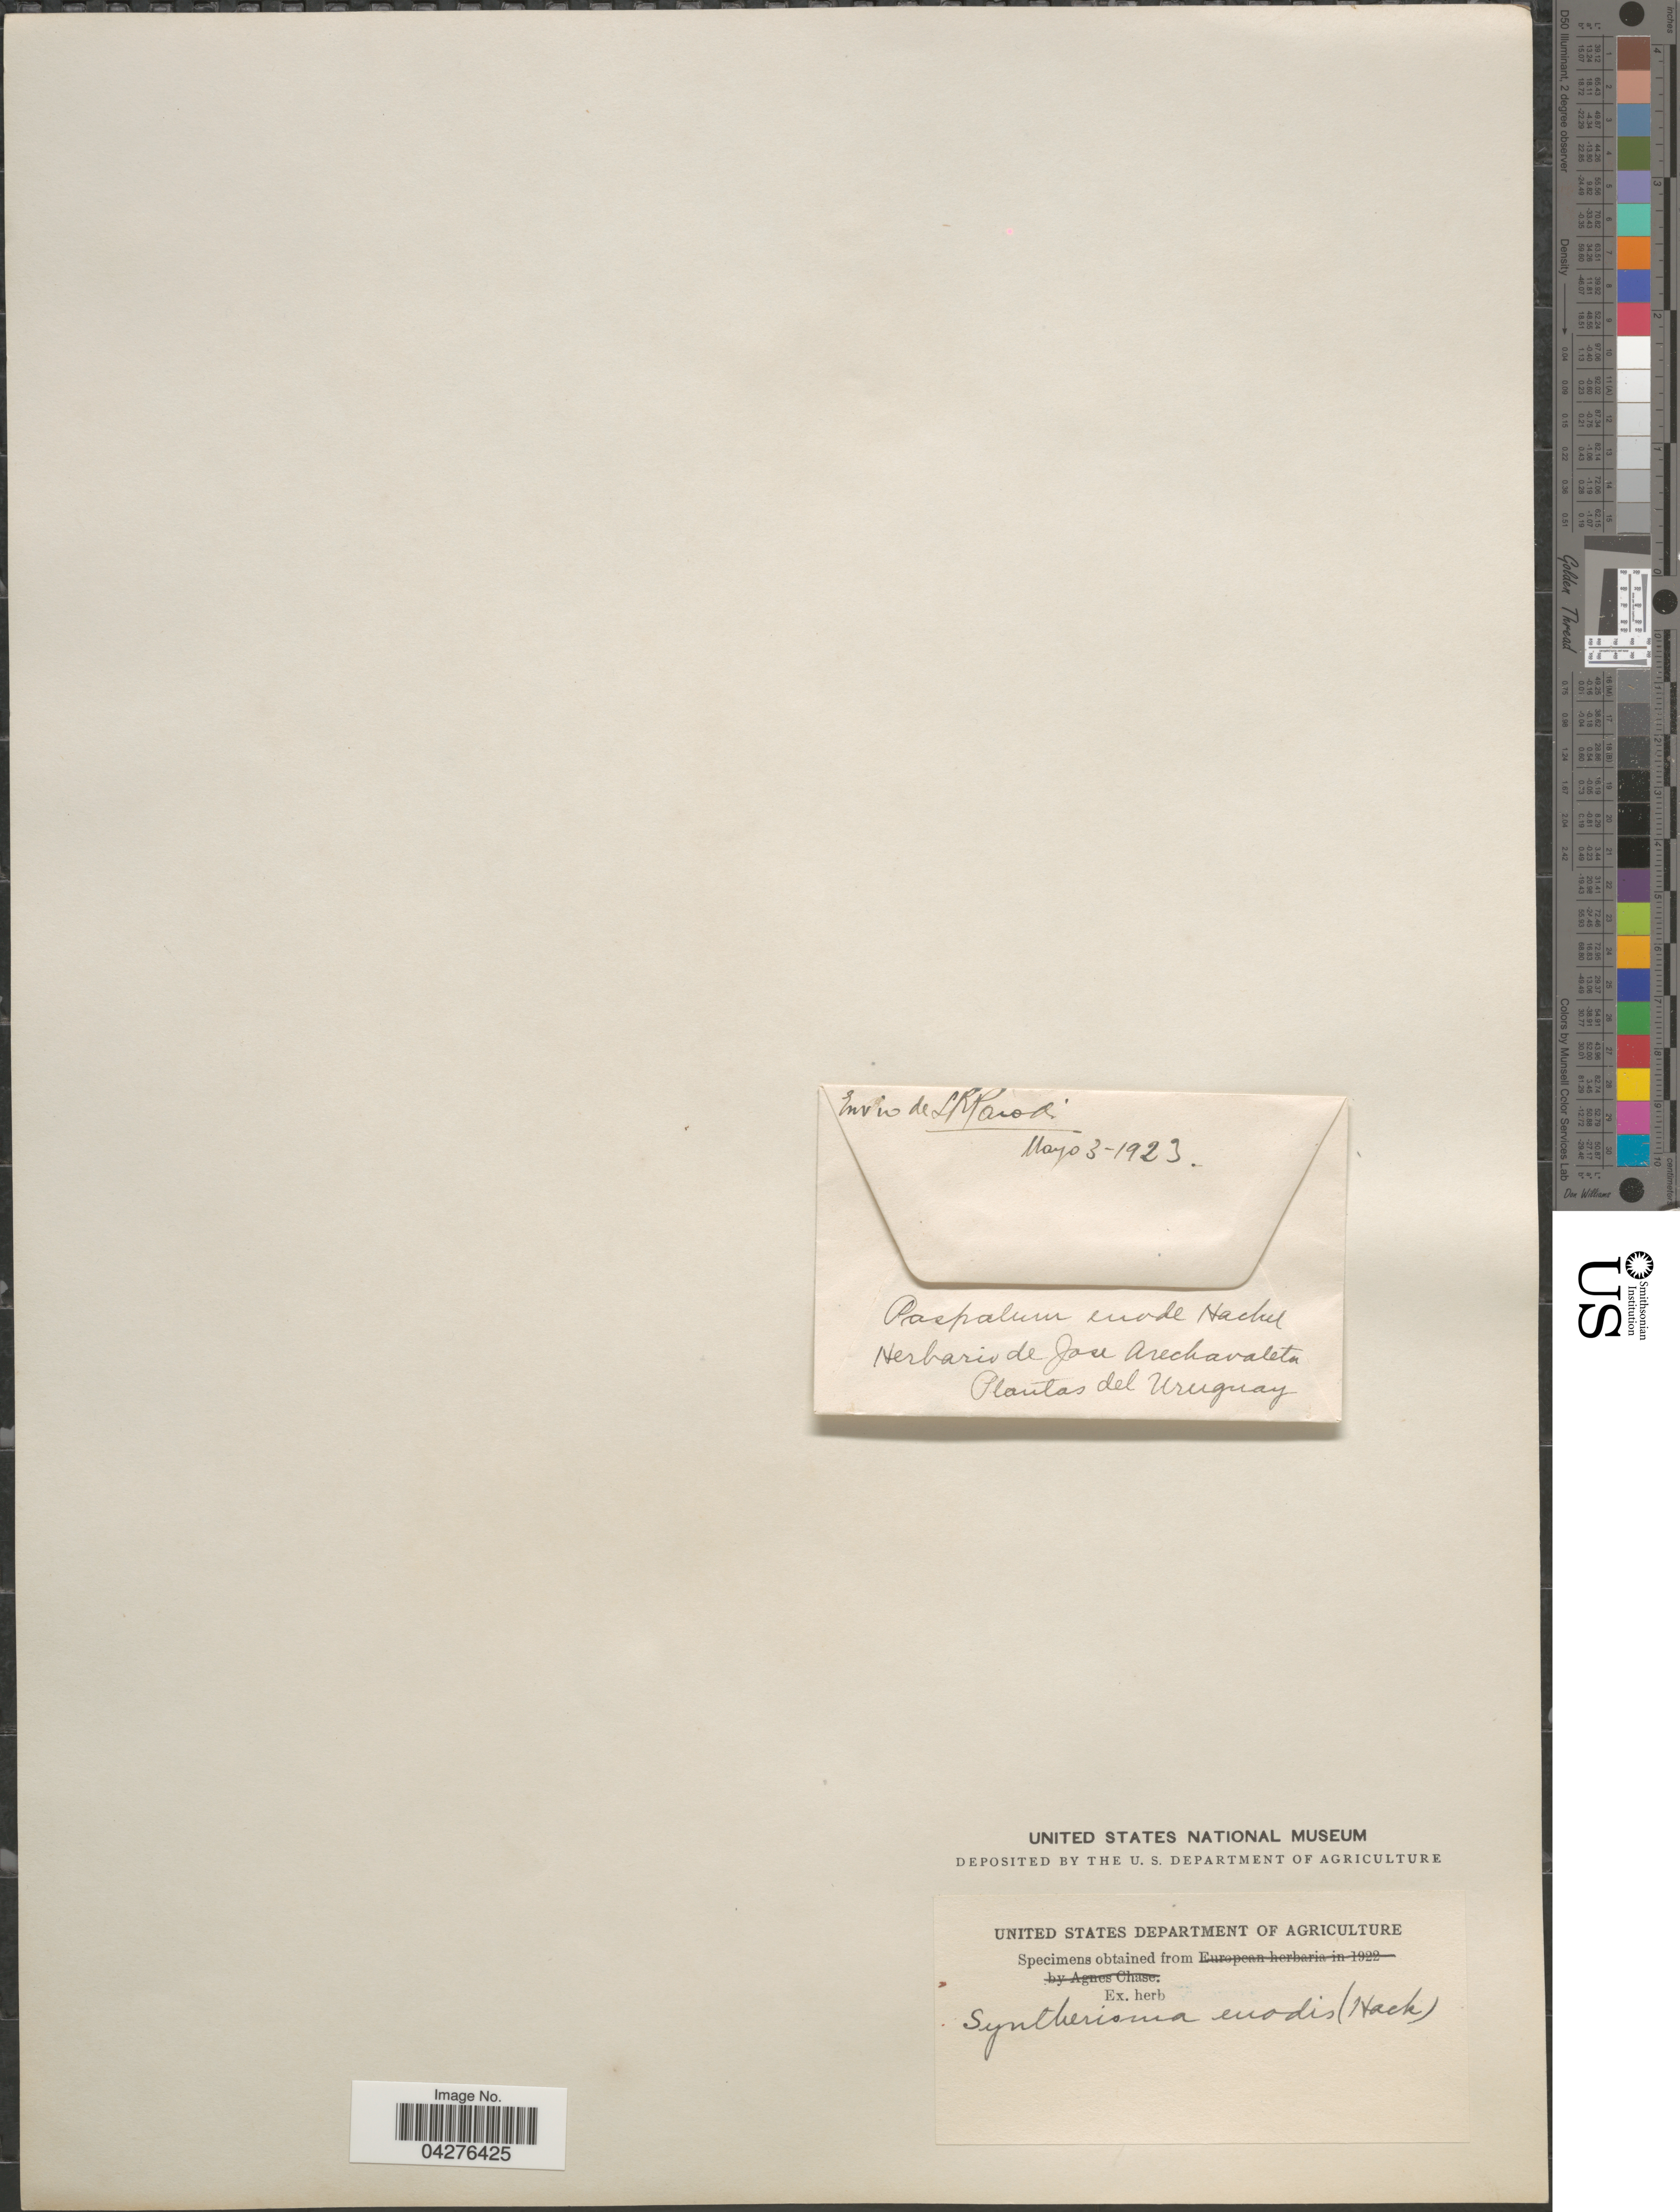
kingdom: Plantae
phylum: Tracheophyta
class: Liliopsida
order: Poales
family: Poaceae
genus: Digitaria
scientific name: Digitaria enodis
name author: (Hack. ex Arechav.) Parodi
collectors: L. R. Parodi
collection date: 1923-05-03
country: Uruguay